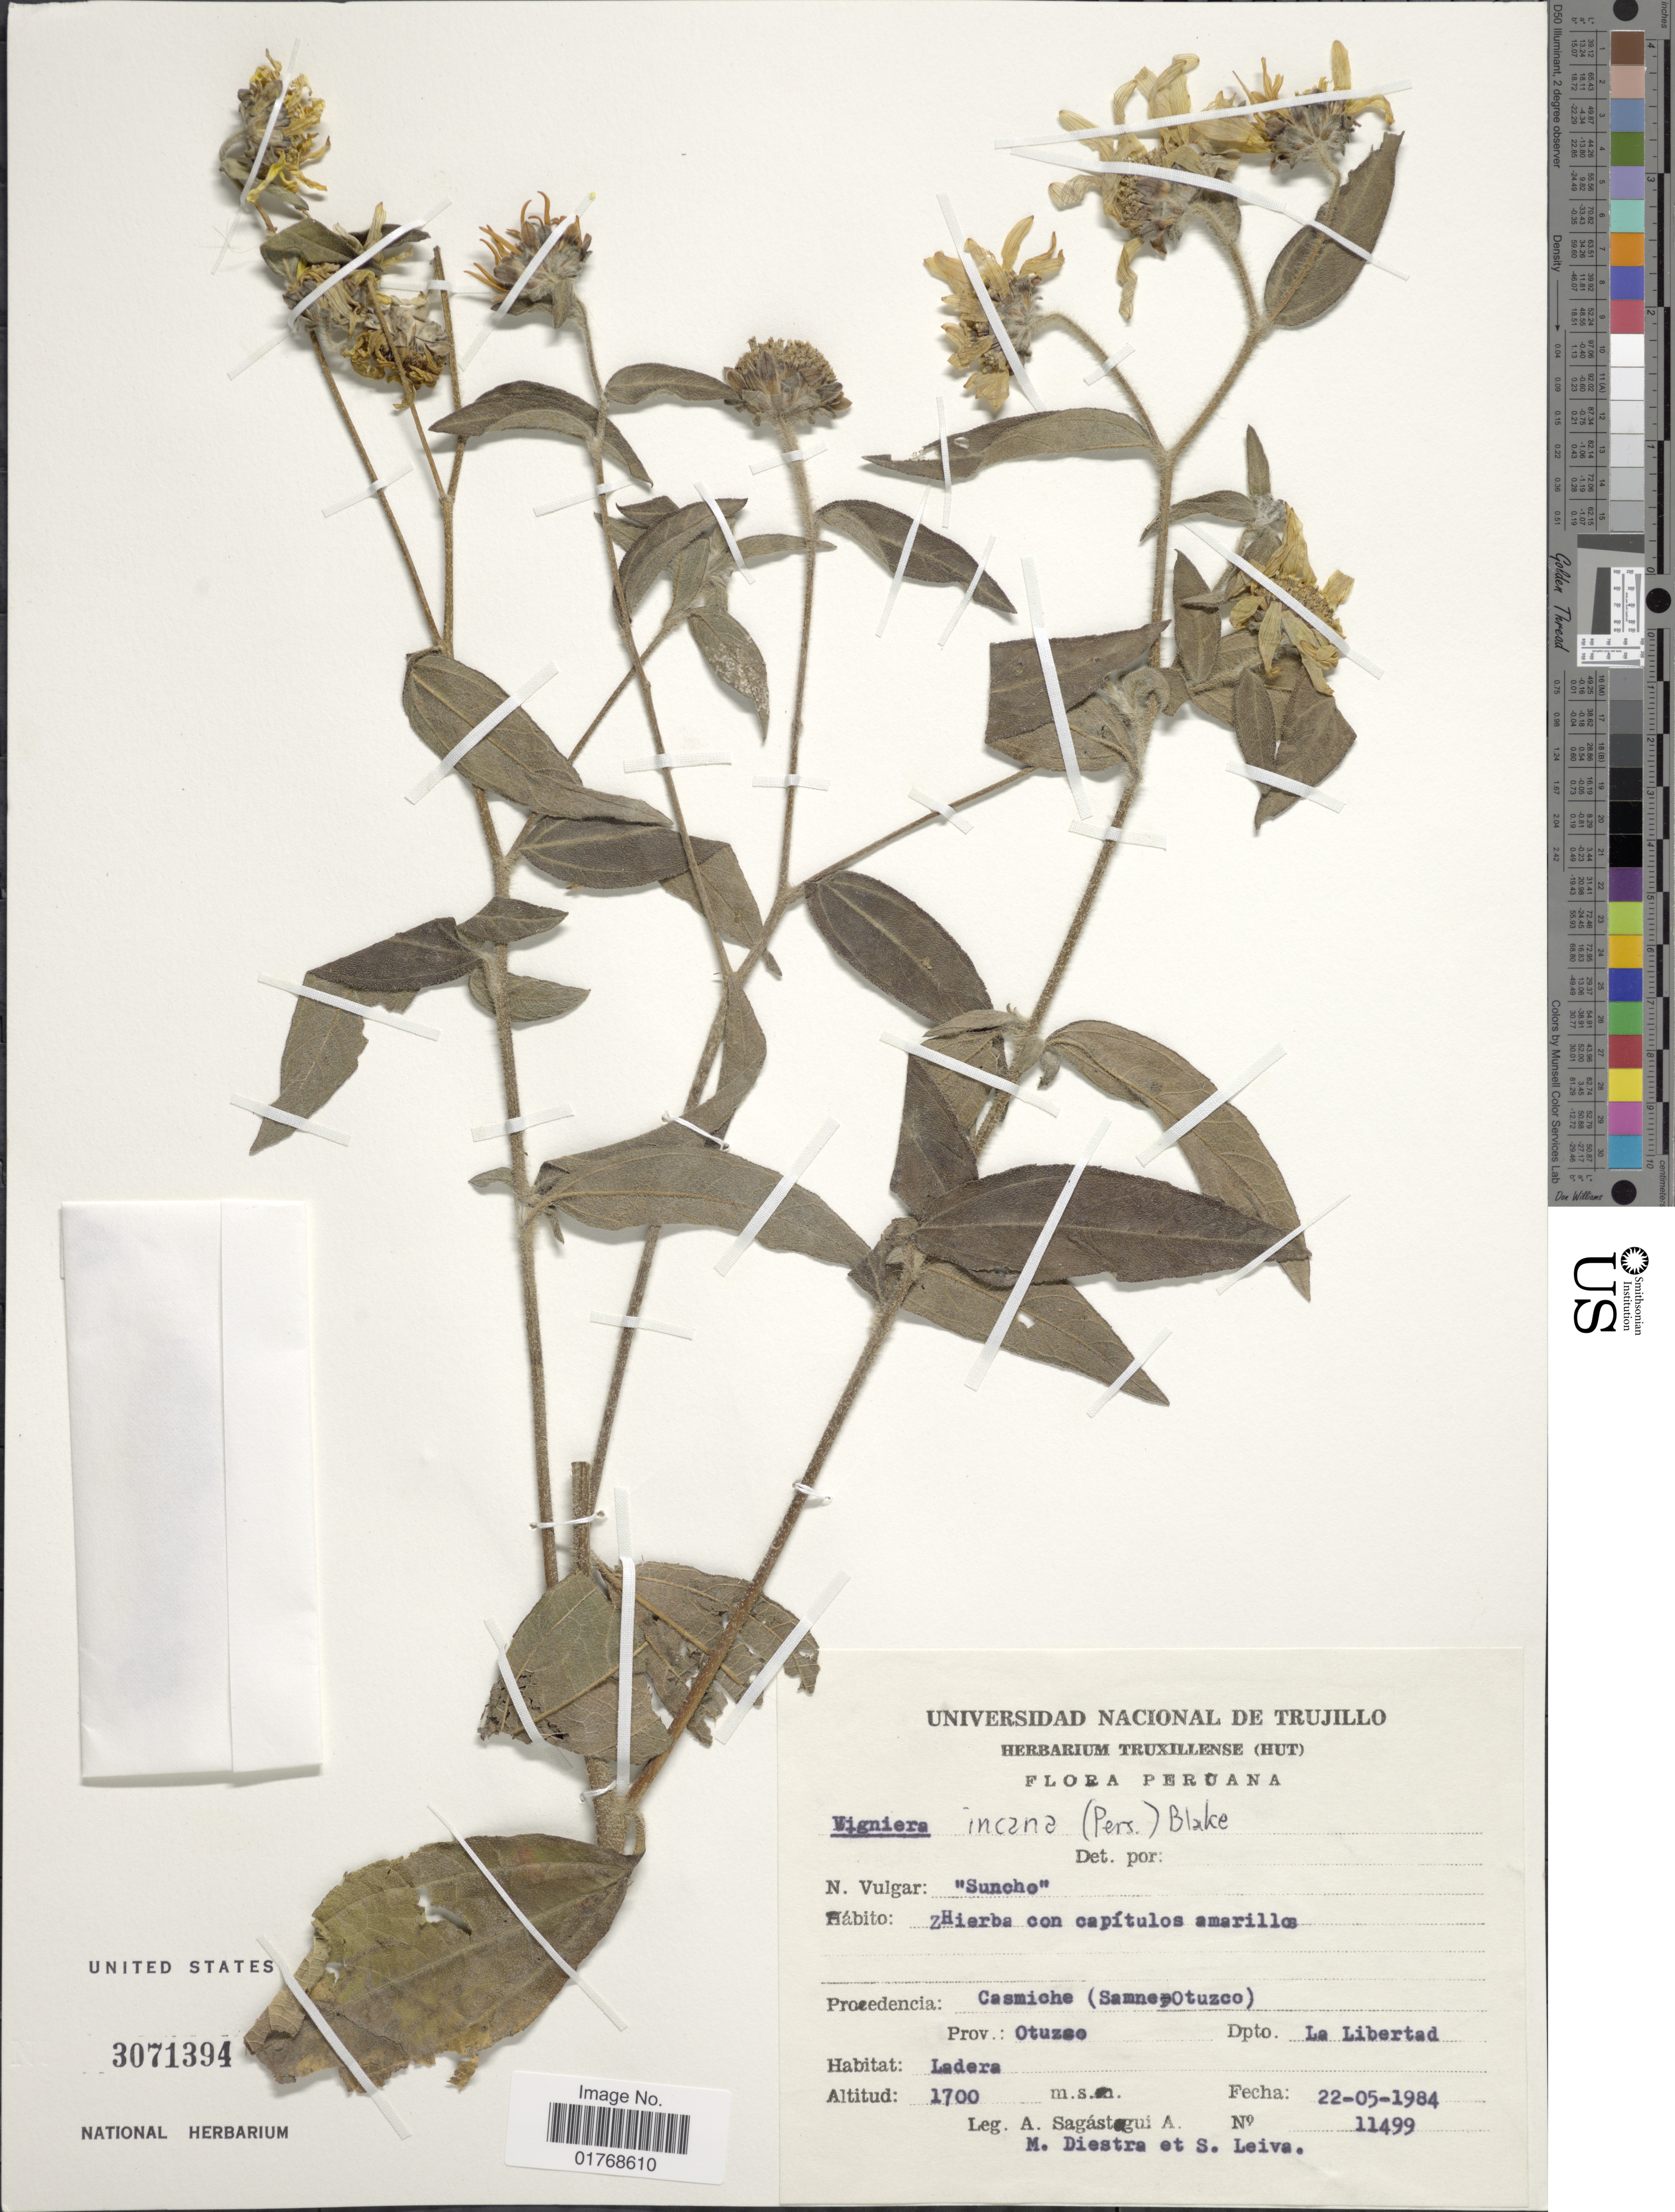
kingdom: Plantae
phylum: Tracheophyta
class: Magnoliopsida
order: Asterales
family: Asteraceae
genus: Viguiera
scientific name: Viguiera incana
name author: (Pers.) S.F. Blake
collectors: A. Sagástegui A., M. Diestra & S. Leiva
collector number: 11499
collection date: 1984-05-22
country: Peru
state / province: La Libertad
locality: Casmiche (Samne Otuzco). Prov.: Otuzco. Dpto. La Libertad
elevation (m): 1700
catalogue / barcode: US 3071394